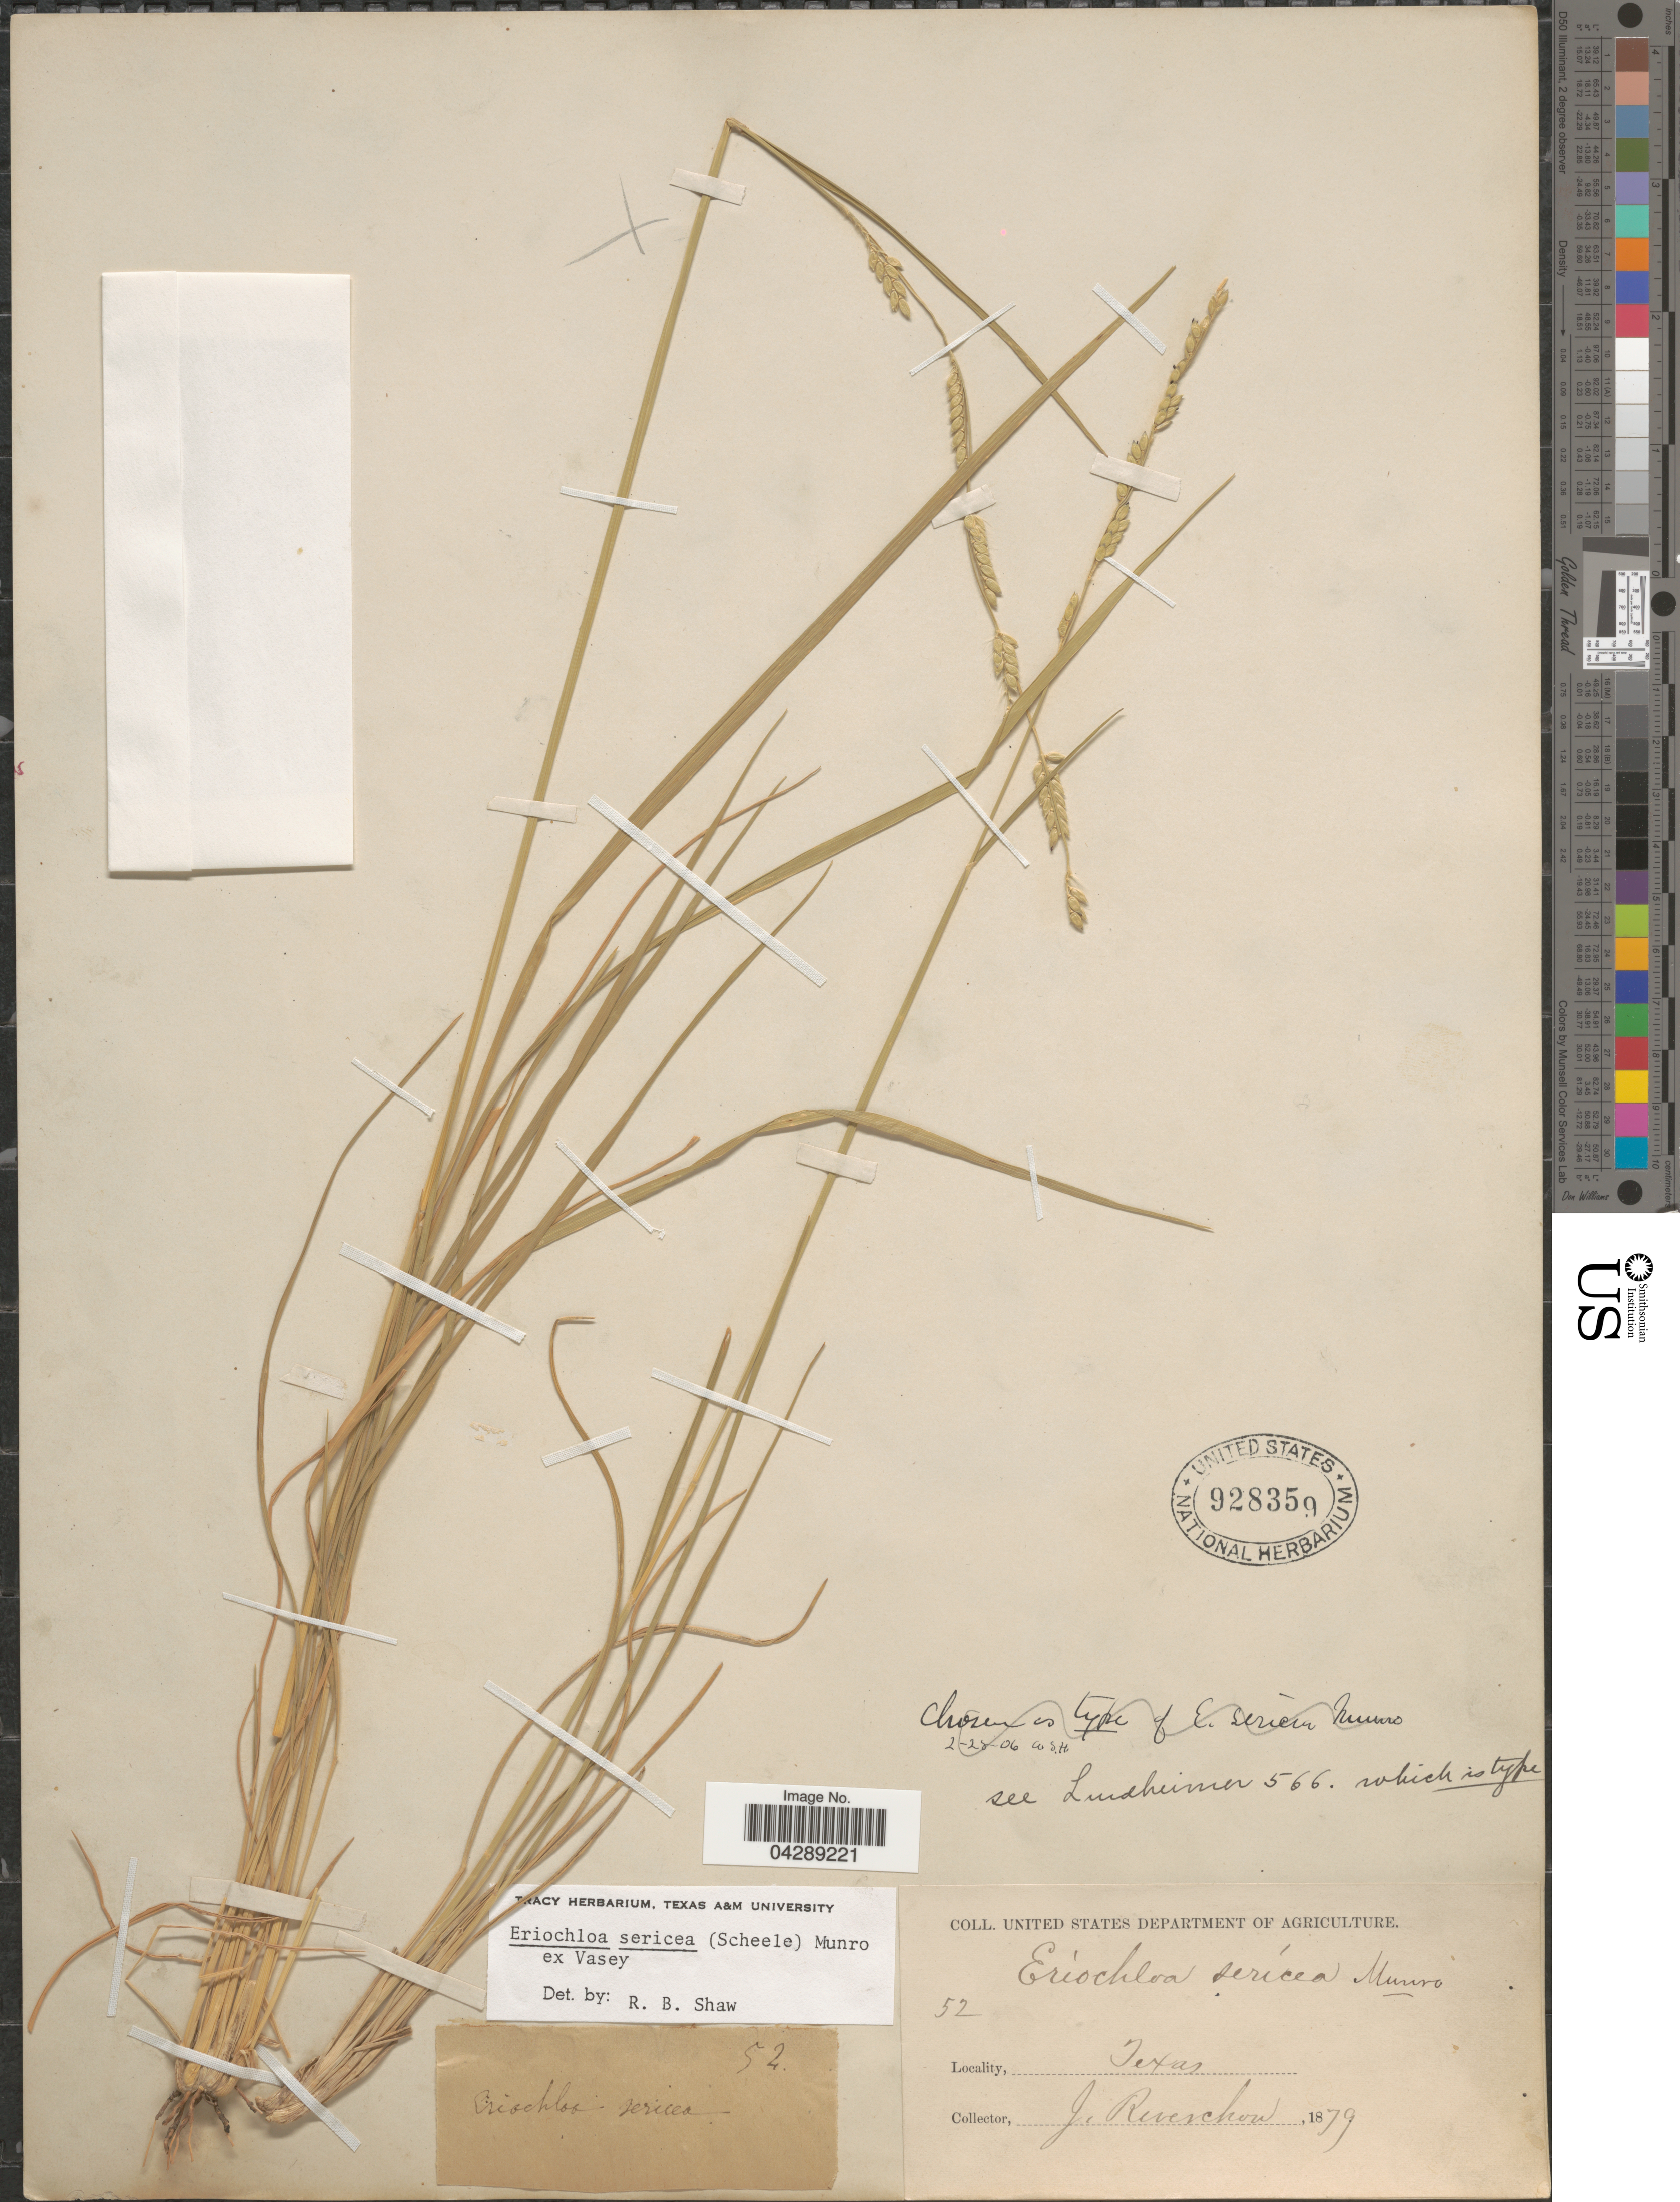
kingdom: Plantae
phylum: Tracheophyta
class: Liliopsida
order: Poales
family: Poaceae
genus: Eriochloa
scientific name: Eriochloa sericea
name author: (Scheele) Munro ex Vasey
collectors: J. Reverchon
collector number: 52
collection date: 1879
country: United States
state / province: Texas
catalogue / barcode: US 928359